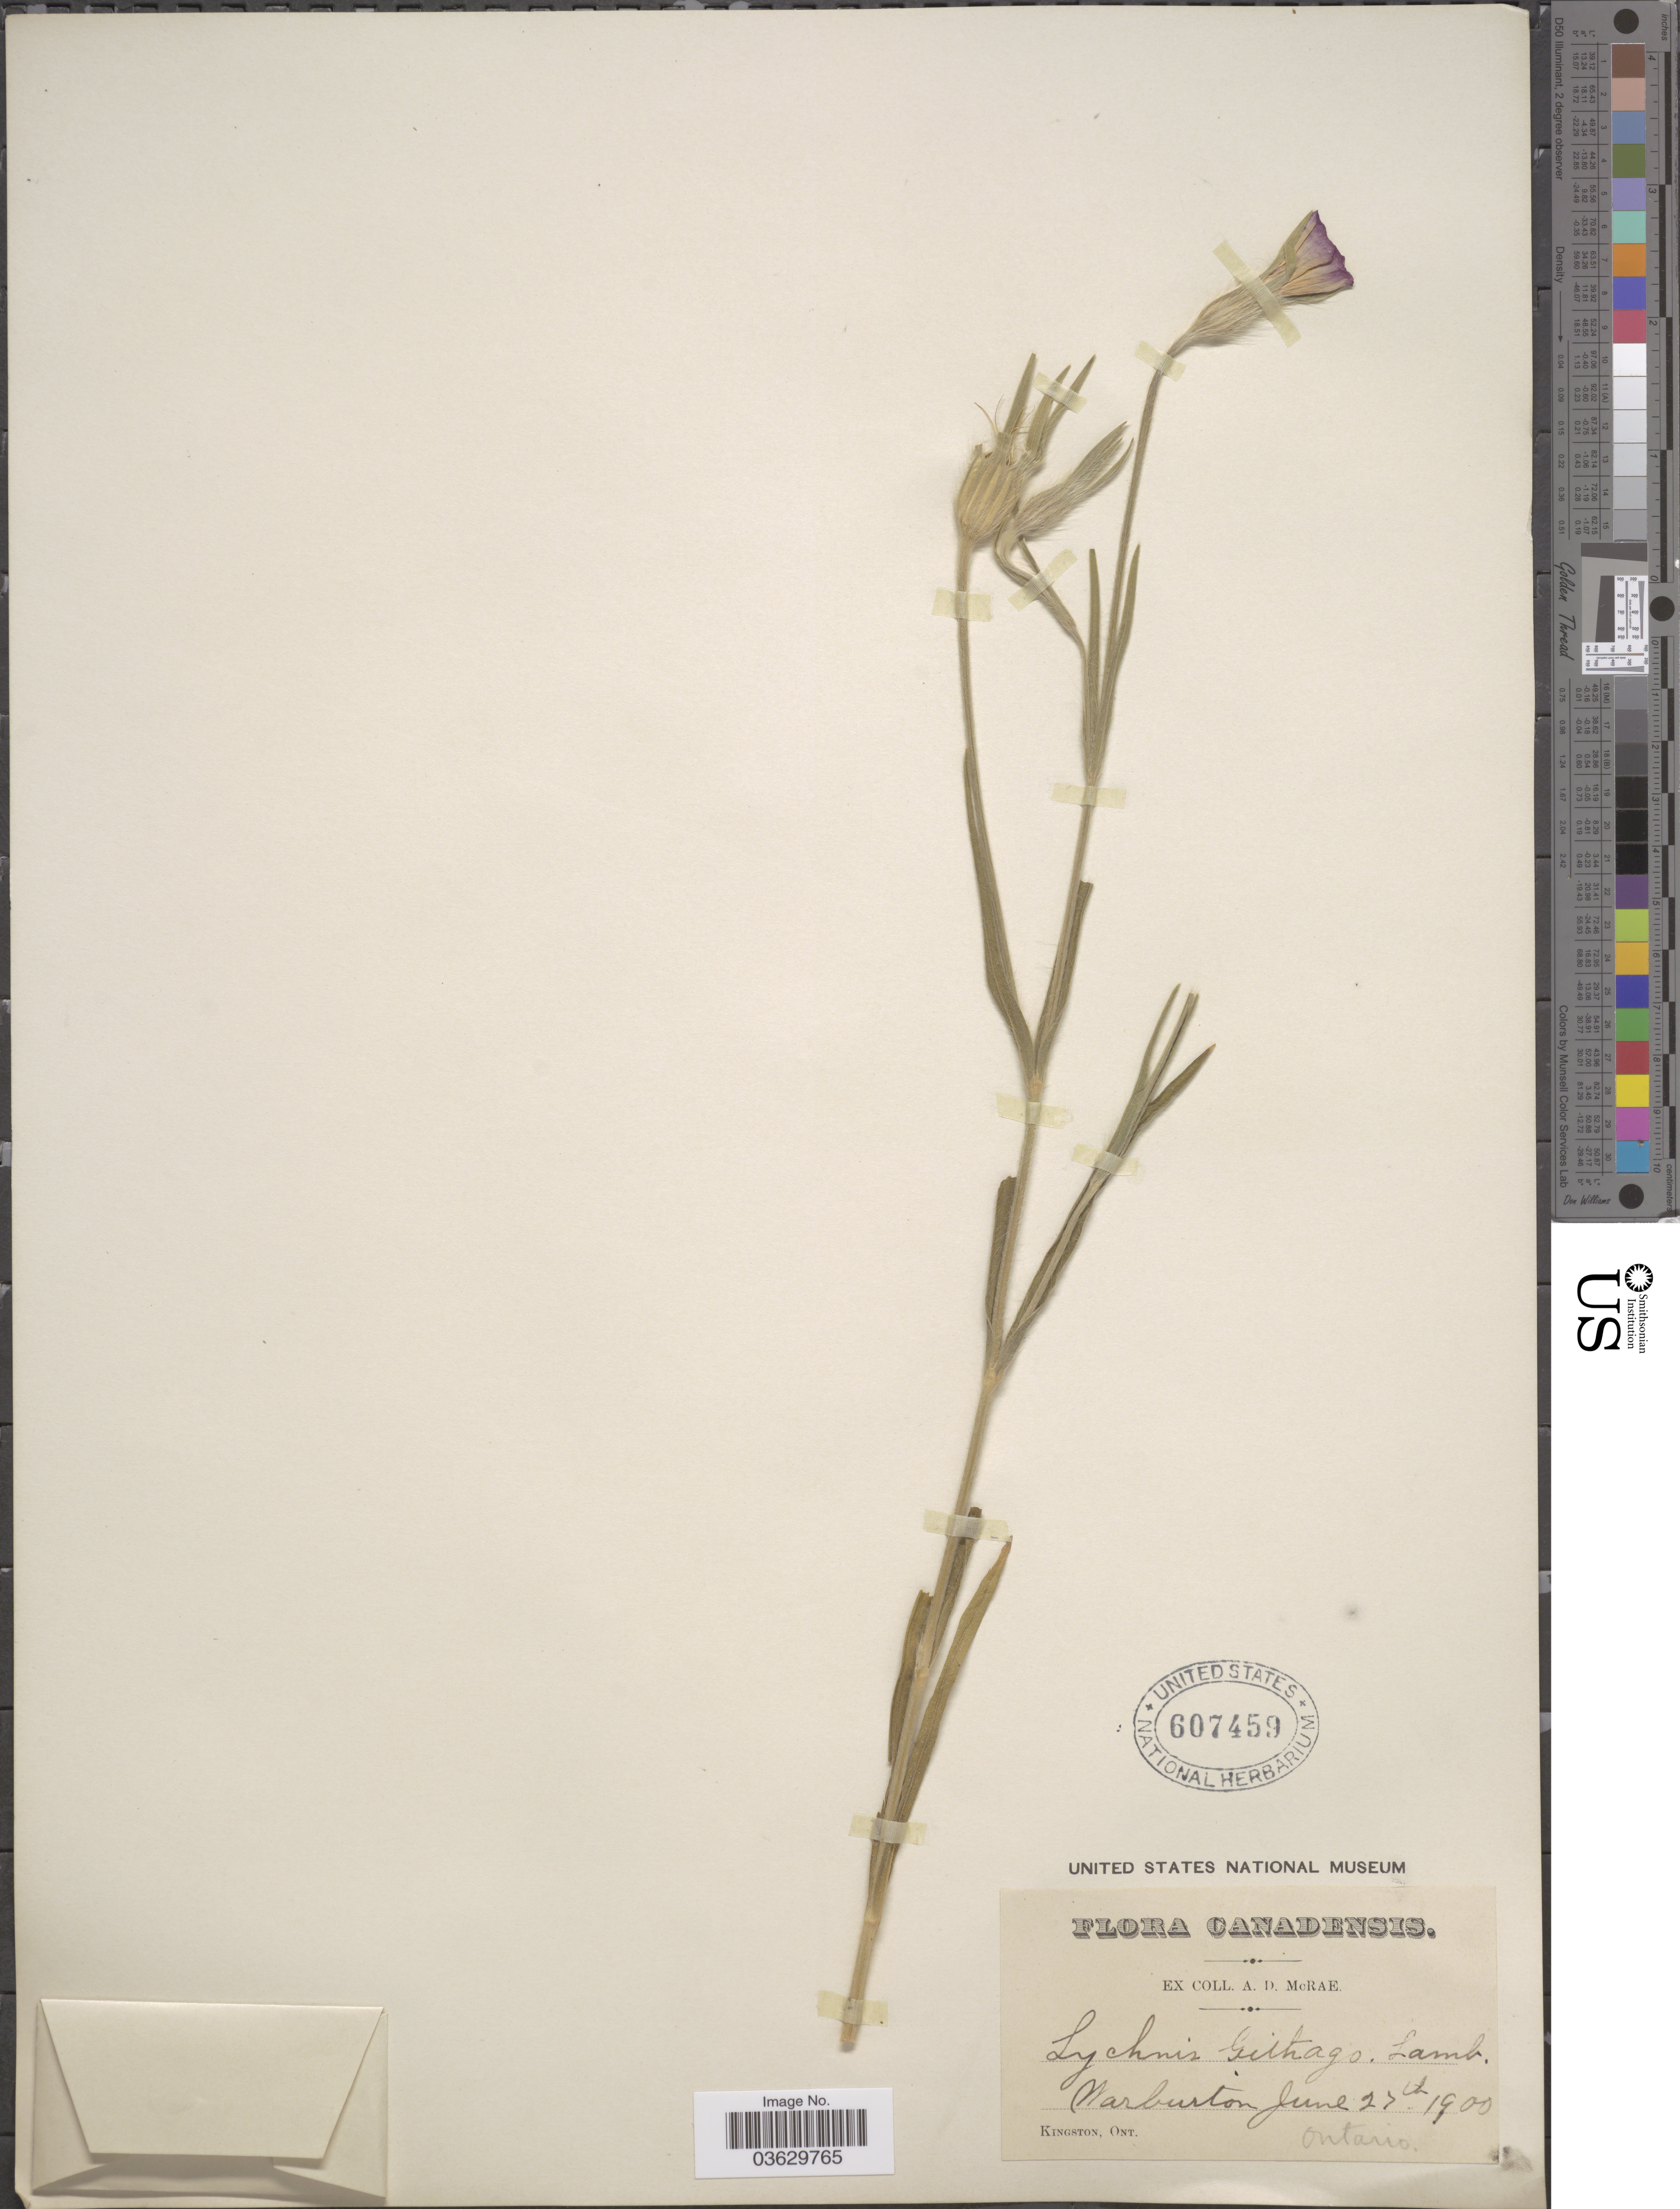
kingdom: Plantae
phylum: Tracheophyta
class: Magnoliopsida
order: Caryophyllales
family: Caryophyllaceae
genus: Agrostemma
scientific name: Agrostemma sp.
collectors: A. McRae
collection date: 1900-06-27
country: Canada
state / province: Ontario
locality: Warburton.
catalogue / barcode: US 607459